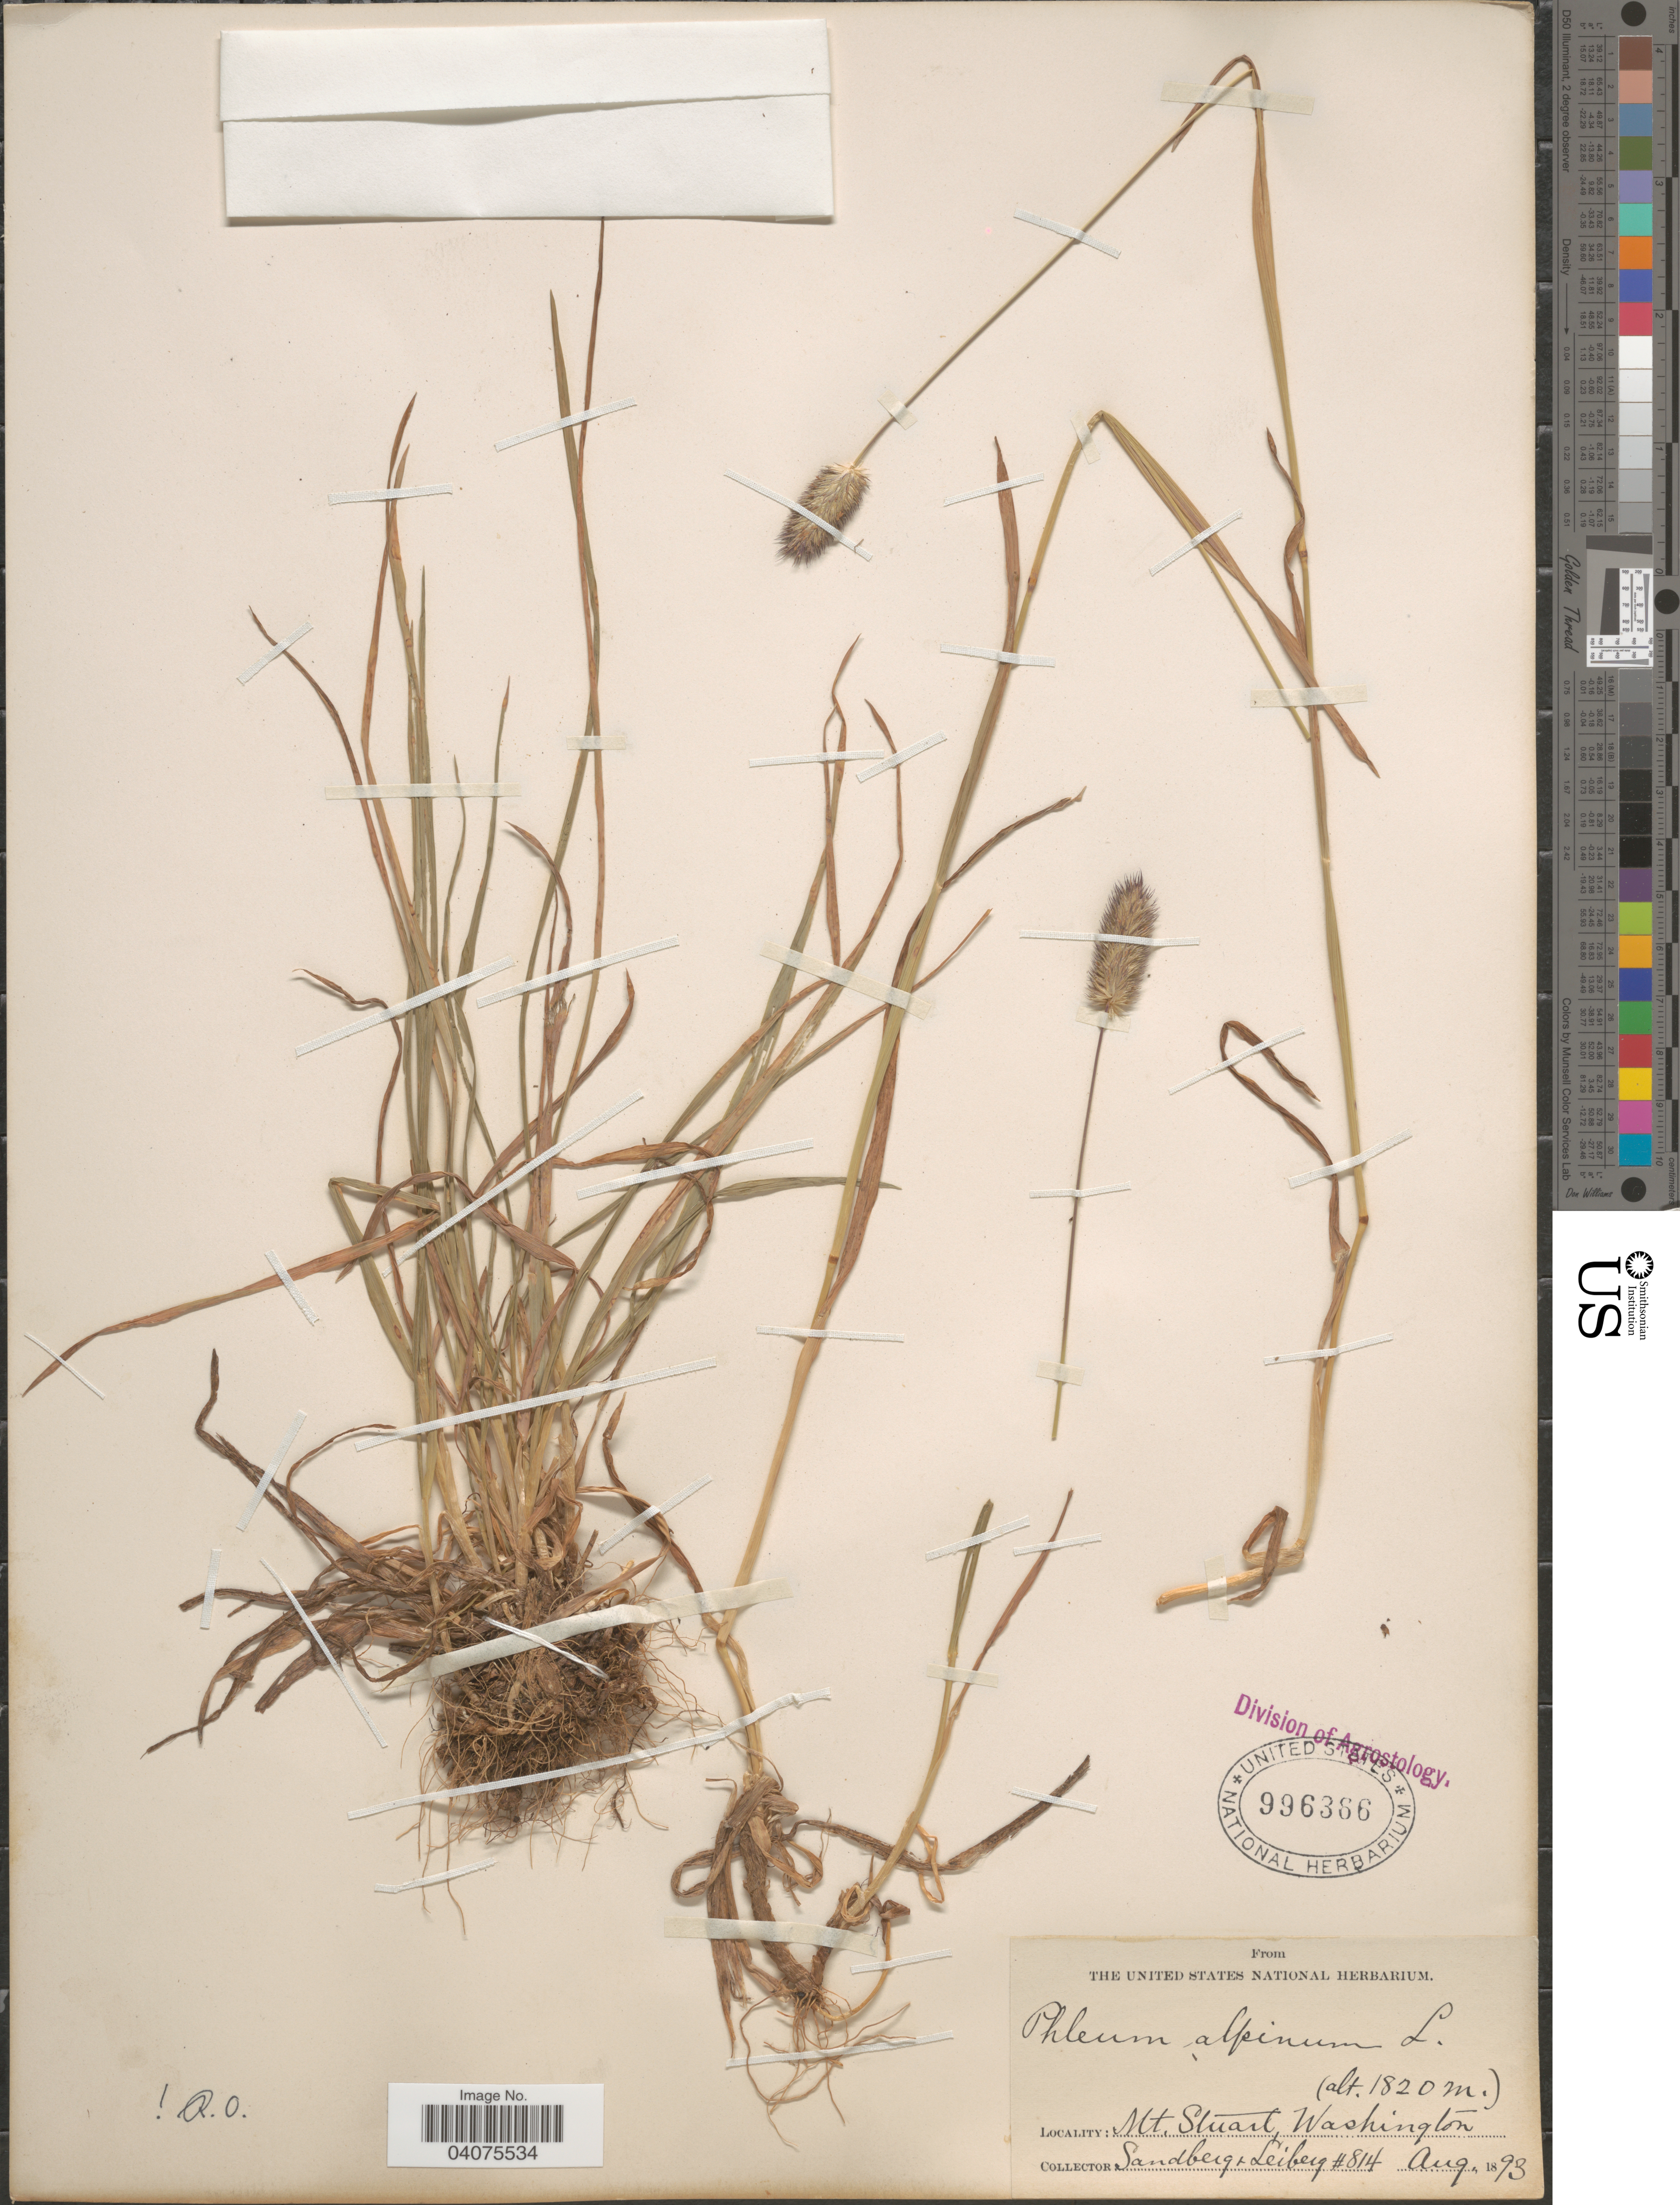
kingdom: Plantae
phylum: Tracheophyta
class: Liliopsida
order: Poales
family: Poaceae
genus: Phleum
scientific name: Phleum alpinum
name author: L.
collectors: Sandberg & -. Leiberg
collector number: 814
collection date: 1893-08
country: United States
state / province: Washington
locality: Mt. Stuart.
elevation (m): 1820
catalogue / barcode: US 996366